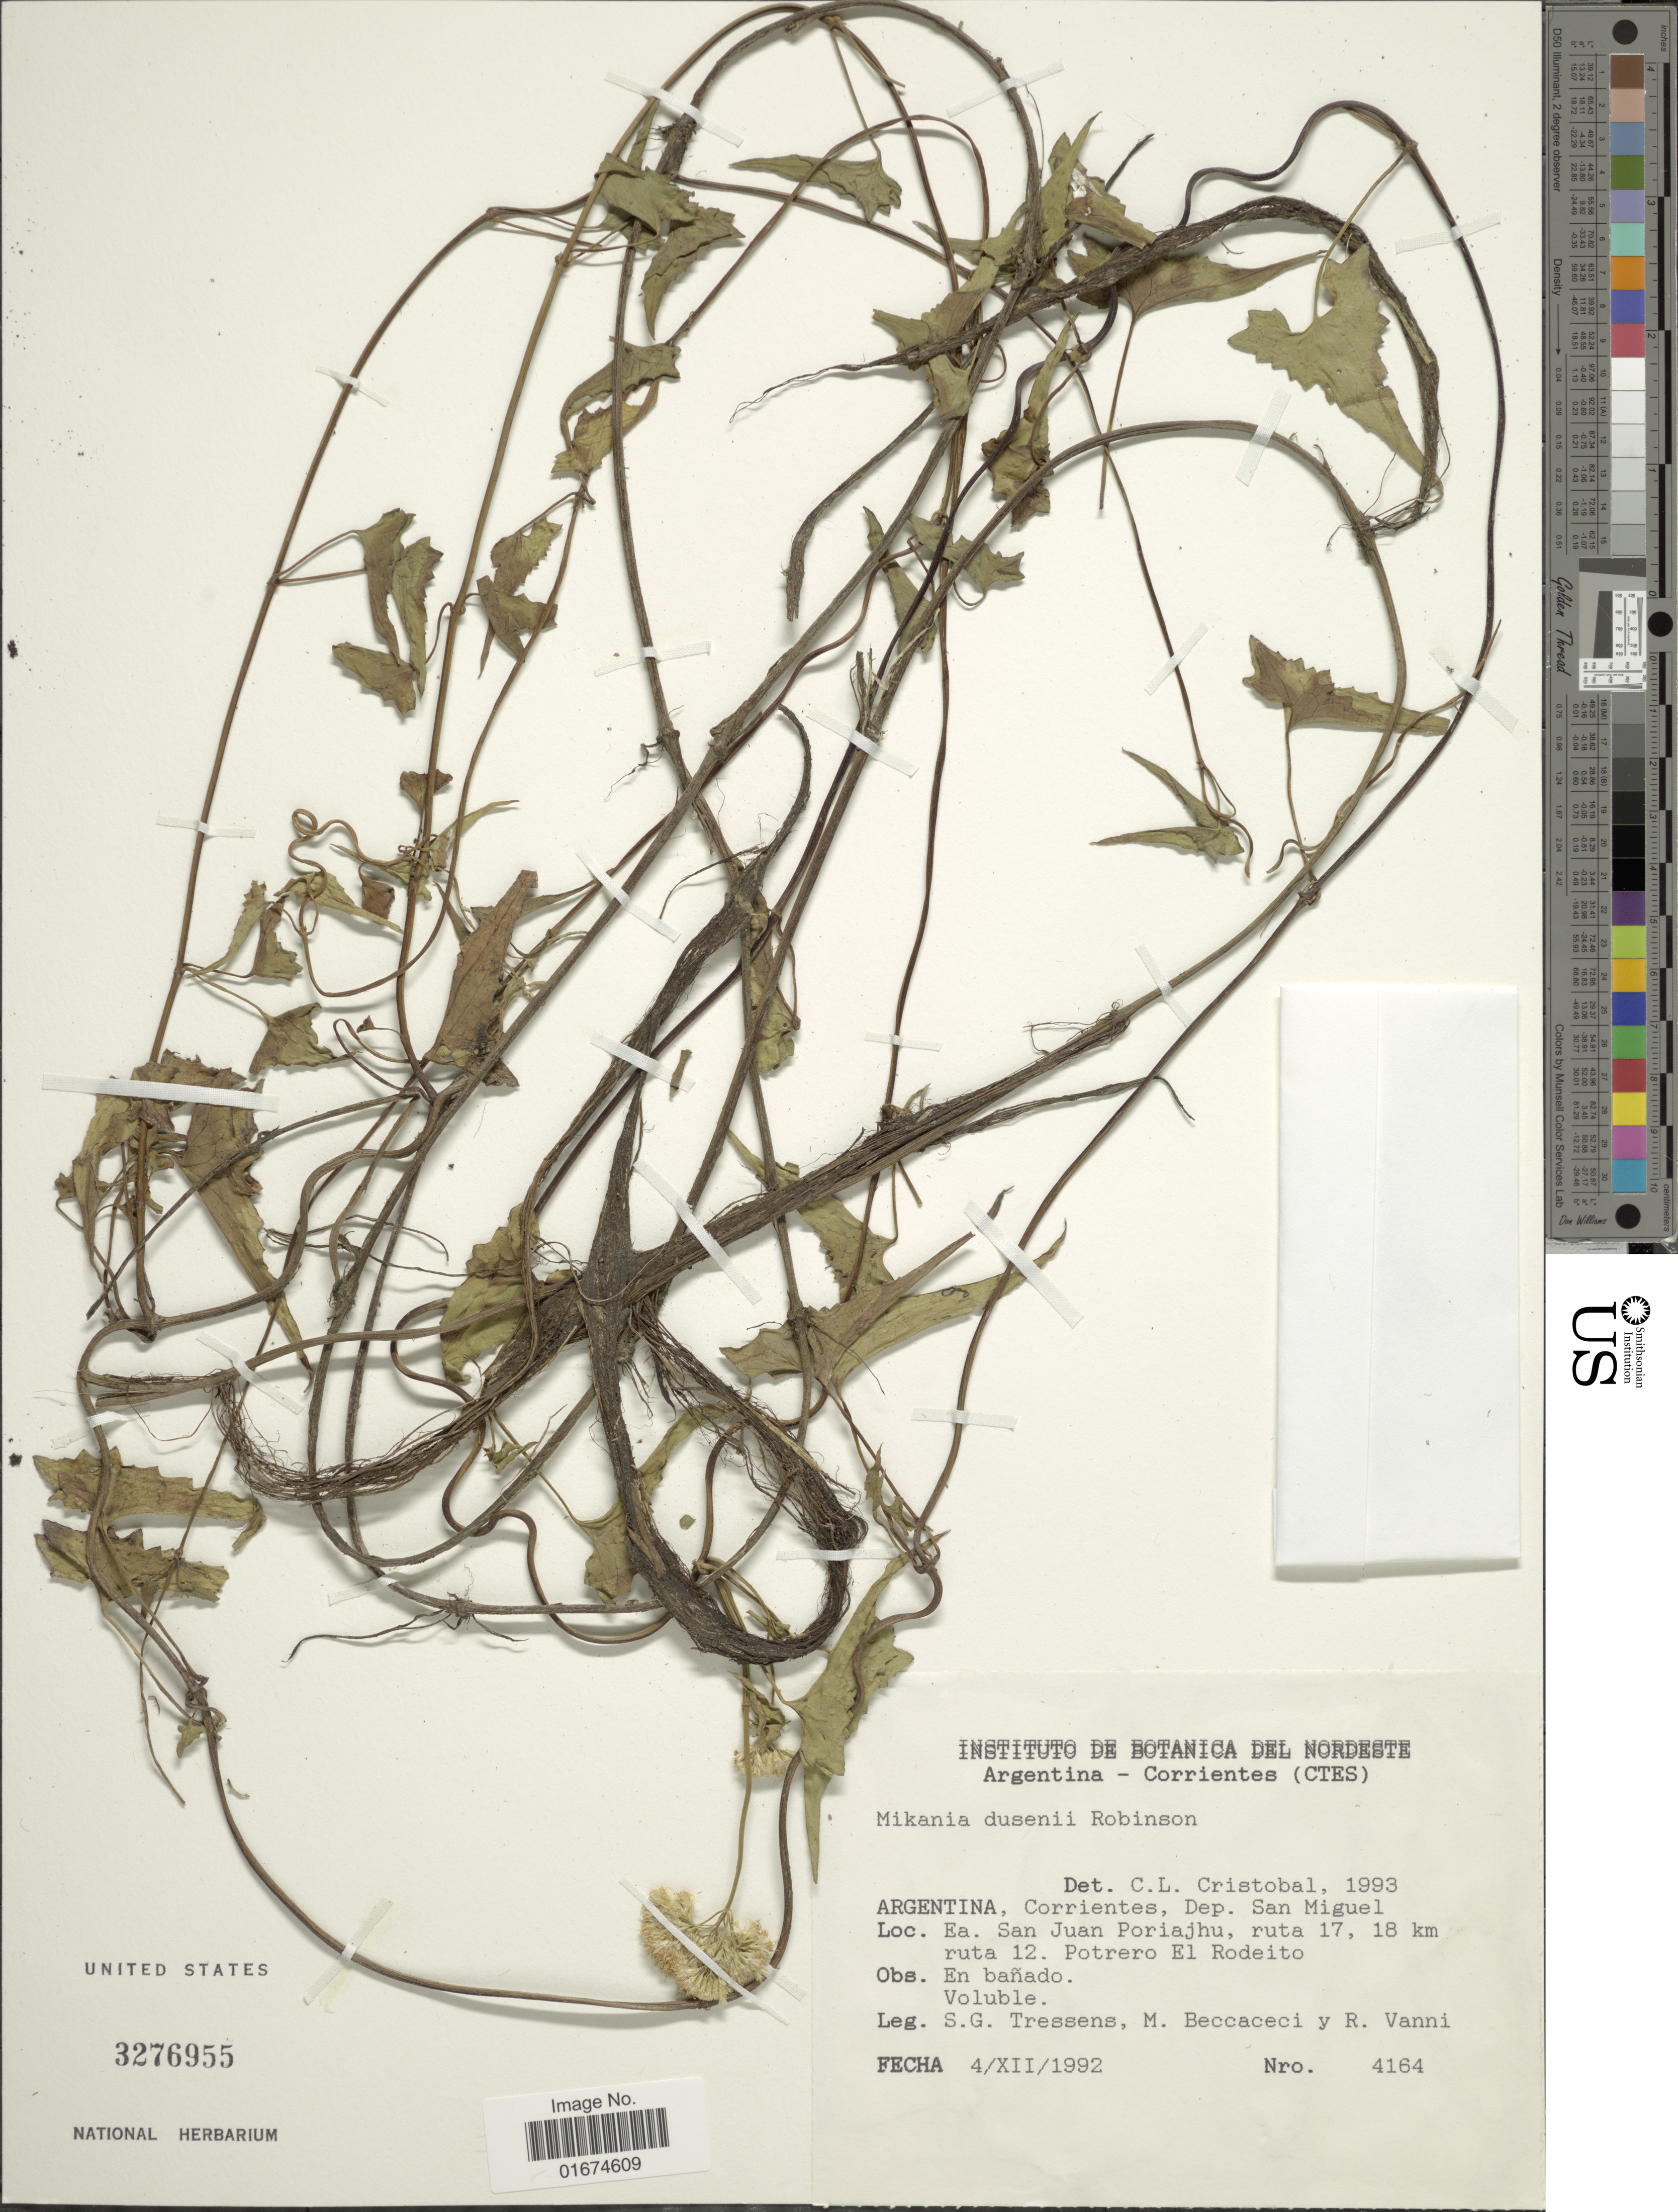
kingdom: Plantae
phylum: Tracheophyta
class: Magnoliopsida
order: Asterales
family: Asteraceae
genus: Mikania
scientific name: Mikania dusenii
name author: B.L. Rob.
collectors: S. Tressens, M. Beccaceci & R. Vanni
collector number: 4164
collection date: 1992-12-04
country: Argentina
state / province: Corrientes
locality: Dep. San Miguel Ea. San Juan Poriajhu, ruta 17, 18 l, ruta 12. Portrero El Rodeito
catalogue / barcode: US 3276955